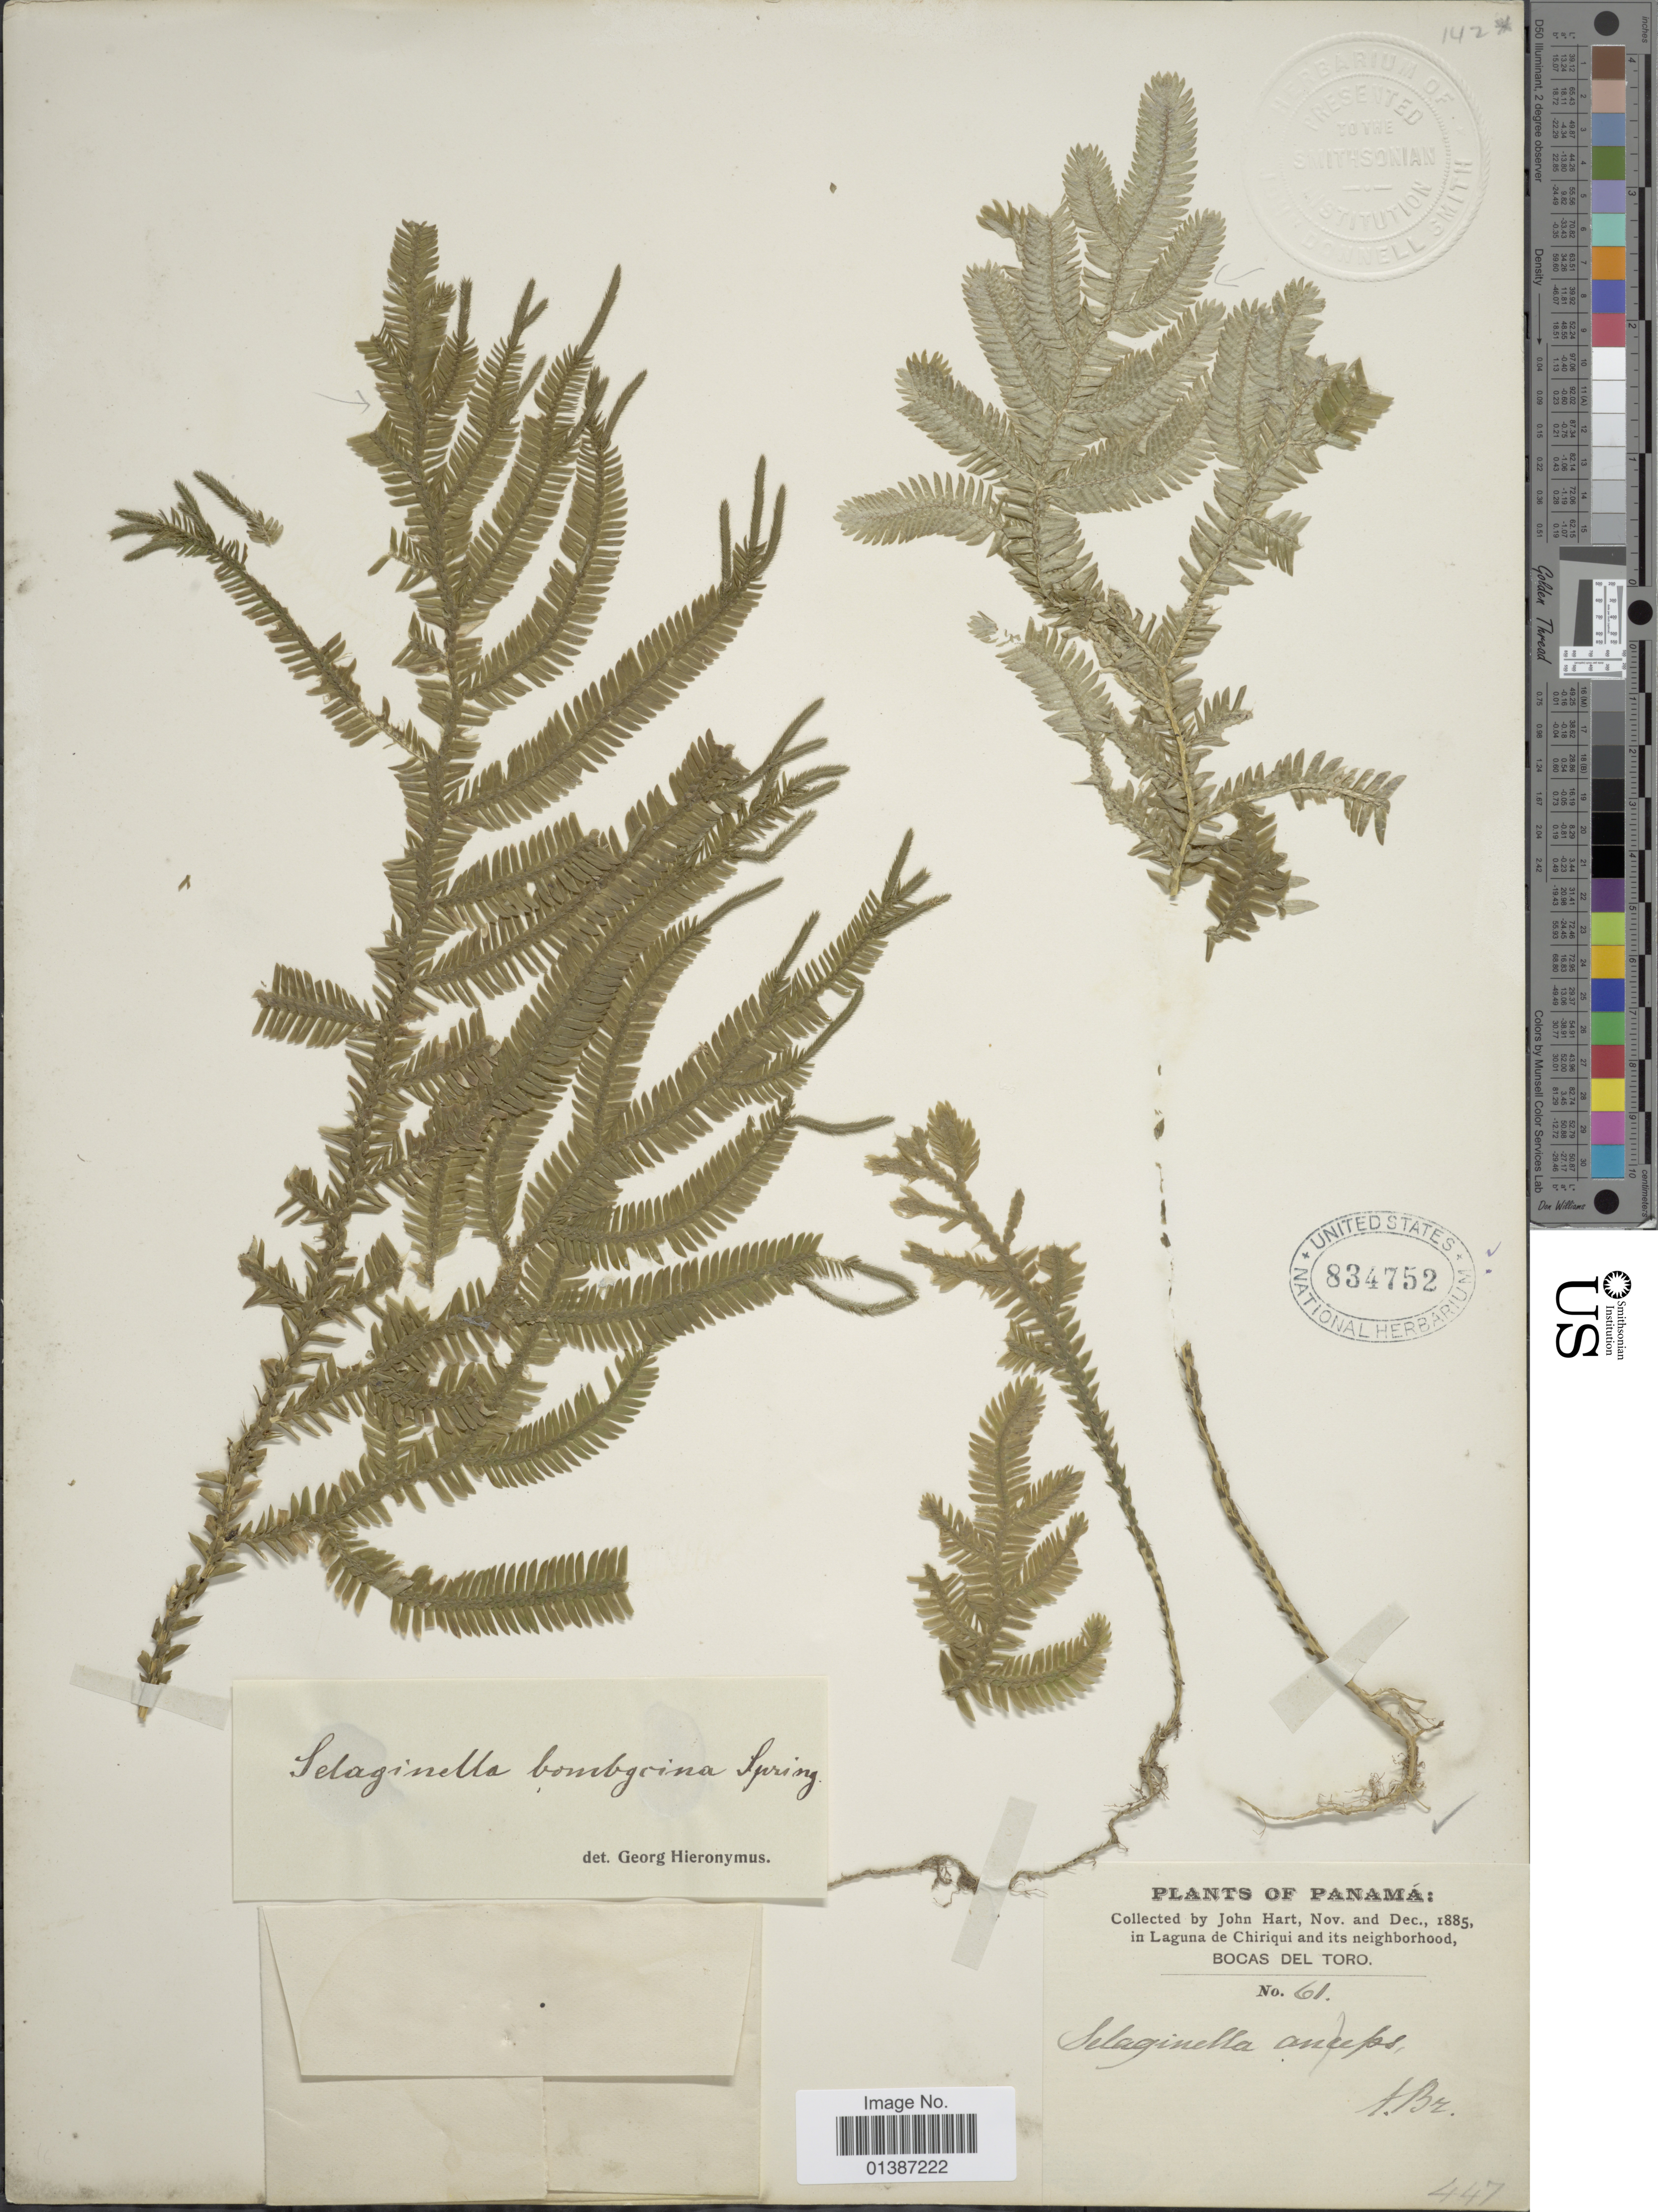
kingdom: Plantae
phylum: Tracheophyta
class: Lycopodiopsida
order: Selaginellales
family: Selaginellaceae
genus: Selaginella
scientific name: Selaginella bombycina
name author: Spring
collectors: J. Hart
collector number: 61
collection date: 1885-11/1885-12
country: Panama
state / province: Bocas del Toro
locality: In Laguna de Chiriqui and it neighborhood. Bocas del Toro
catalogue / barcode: US 834752